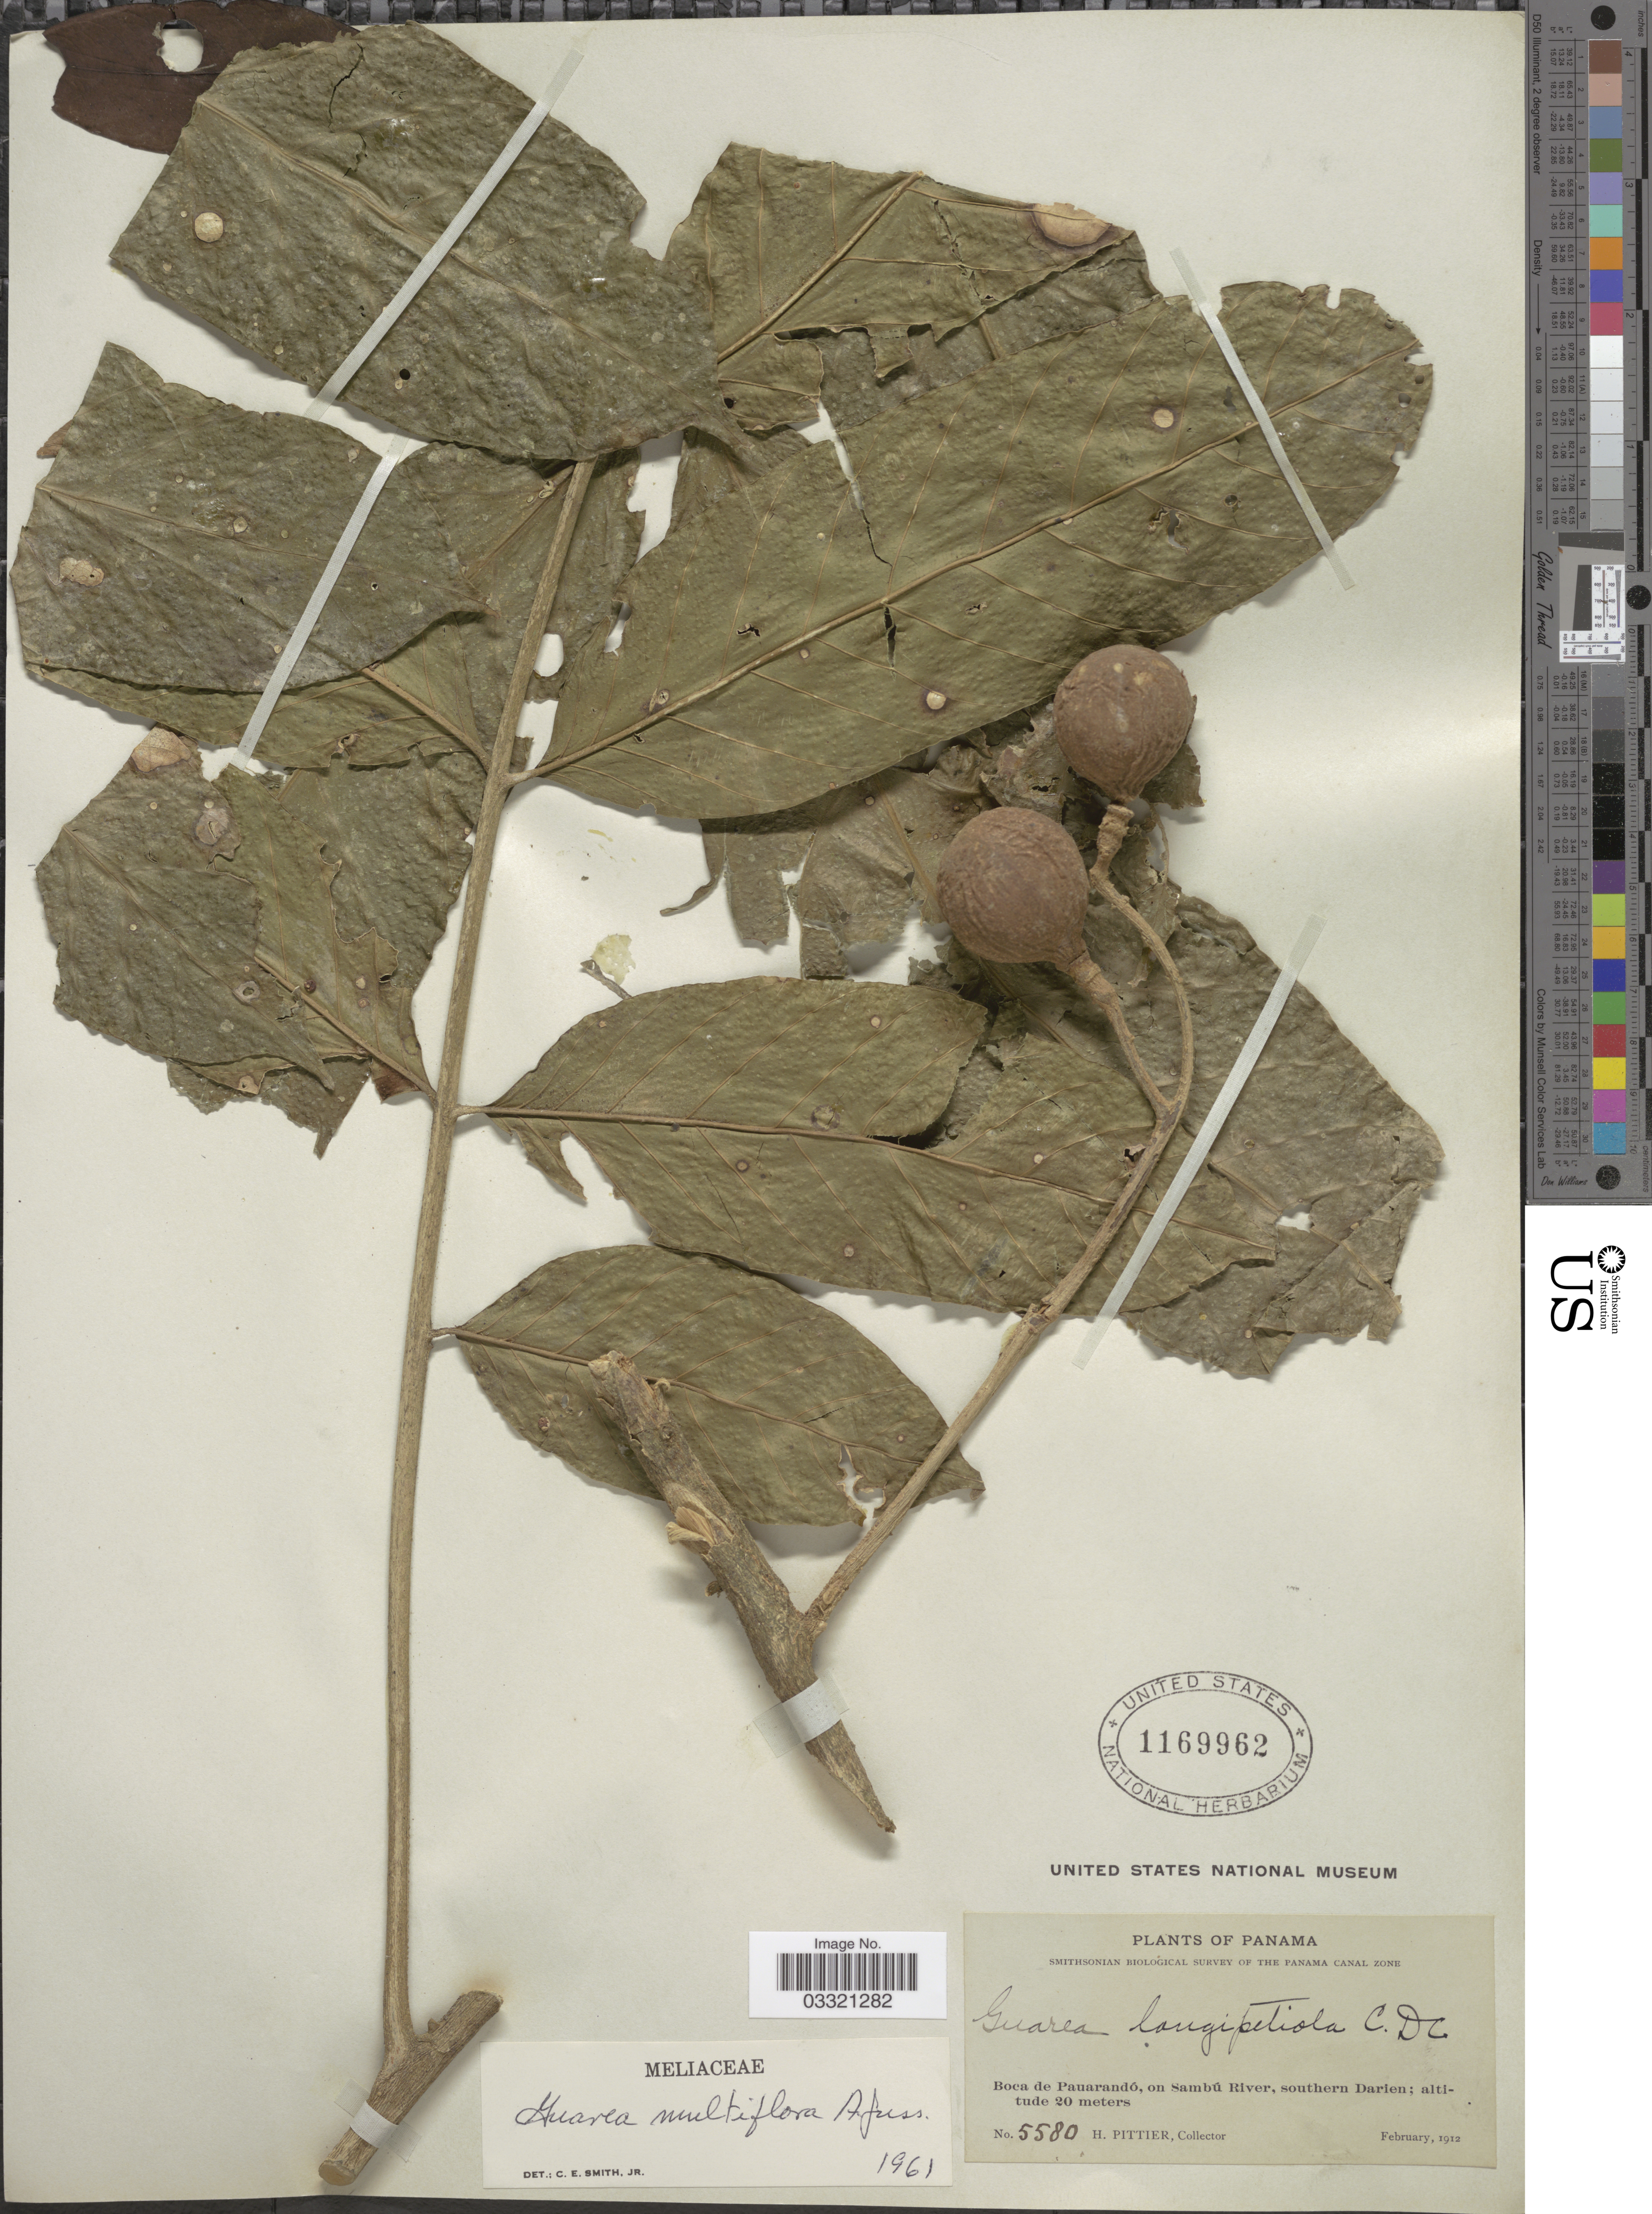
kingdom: Plantae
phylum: Tracheophyta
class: Magnoliopsida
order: Sapindales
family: Meliaceae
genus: Guarea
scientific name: Guarea multiflora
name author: A. Juss.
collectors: H. F. Pittier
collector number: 5580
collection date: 1912-02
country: Panama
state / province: Darién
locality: Boca de Pauarandó, on Sambú River, southern Darien.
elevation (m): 20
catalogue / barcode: US 1169962